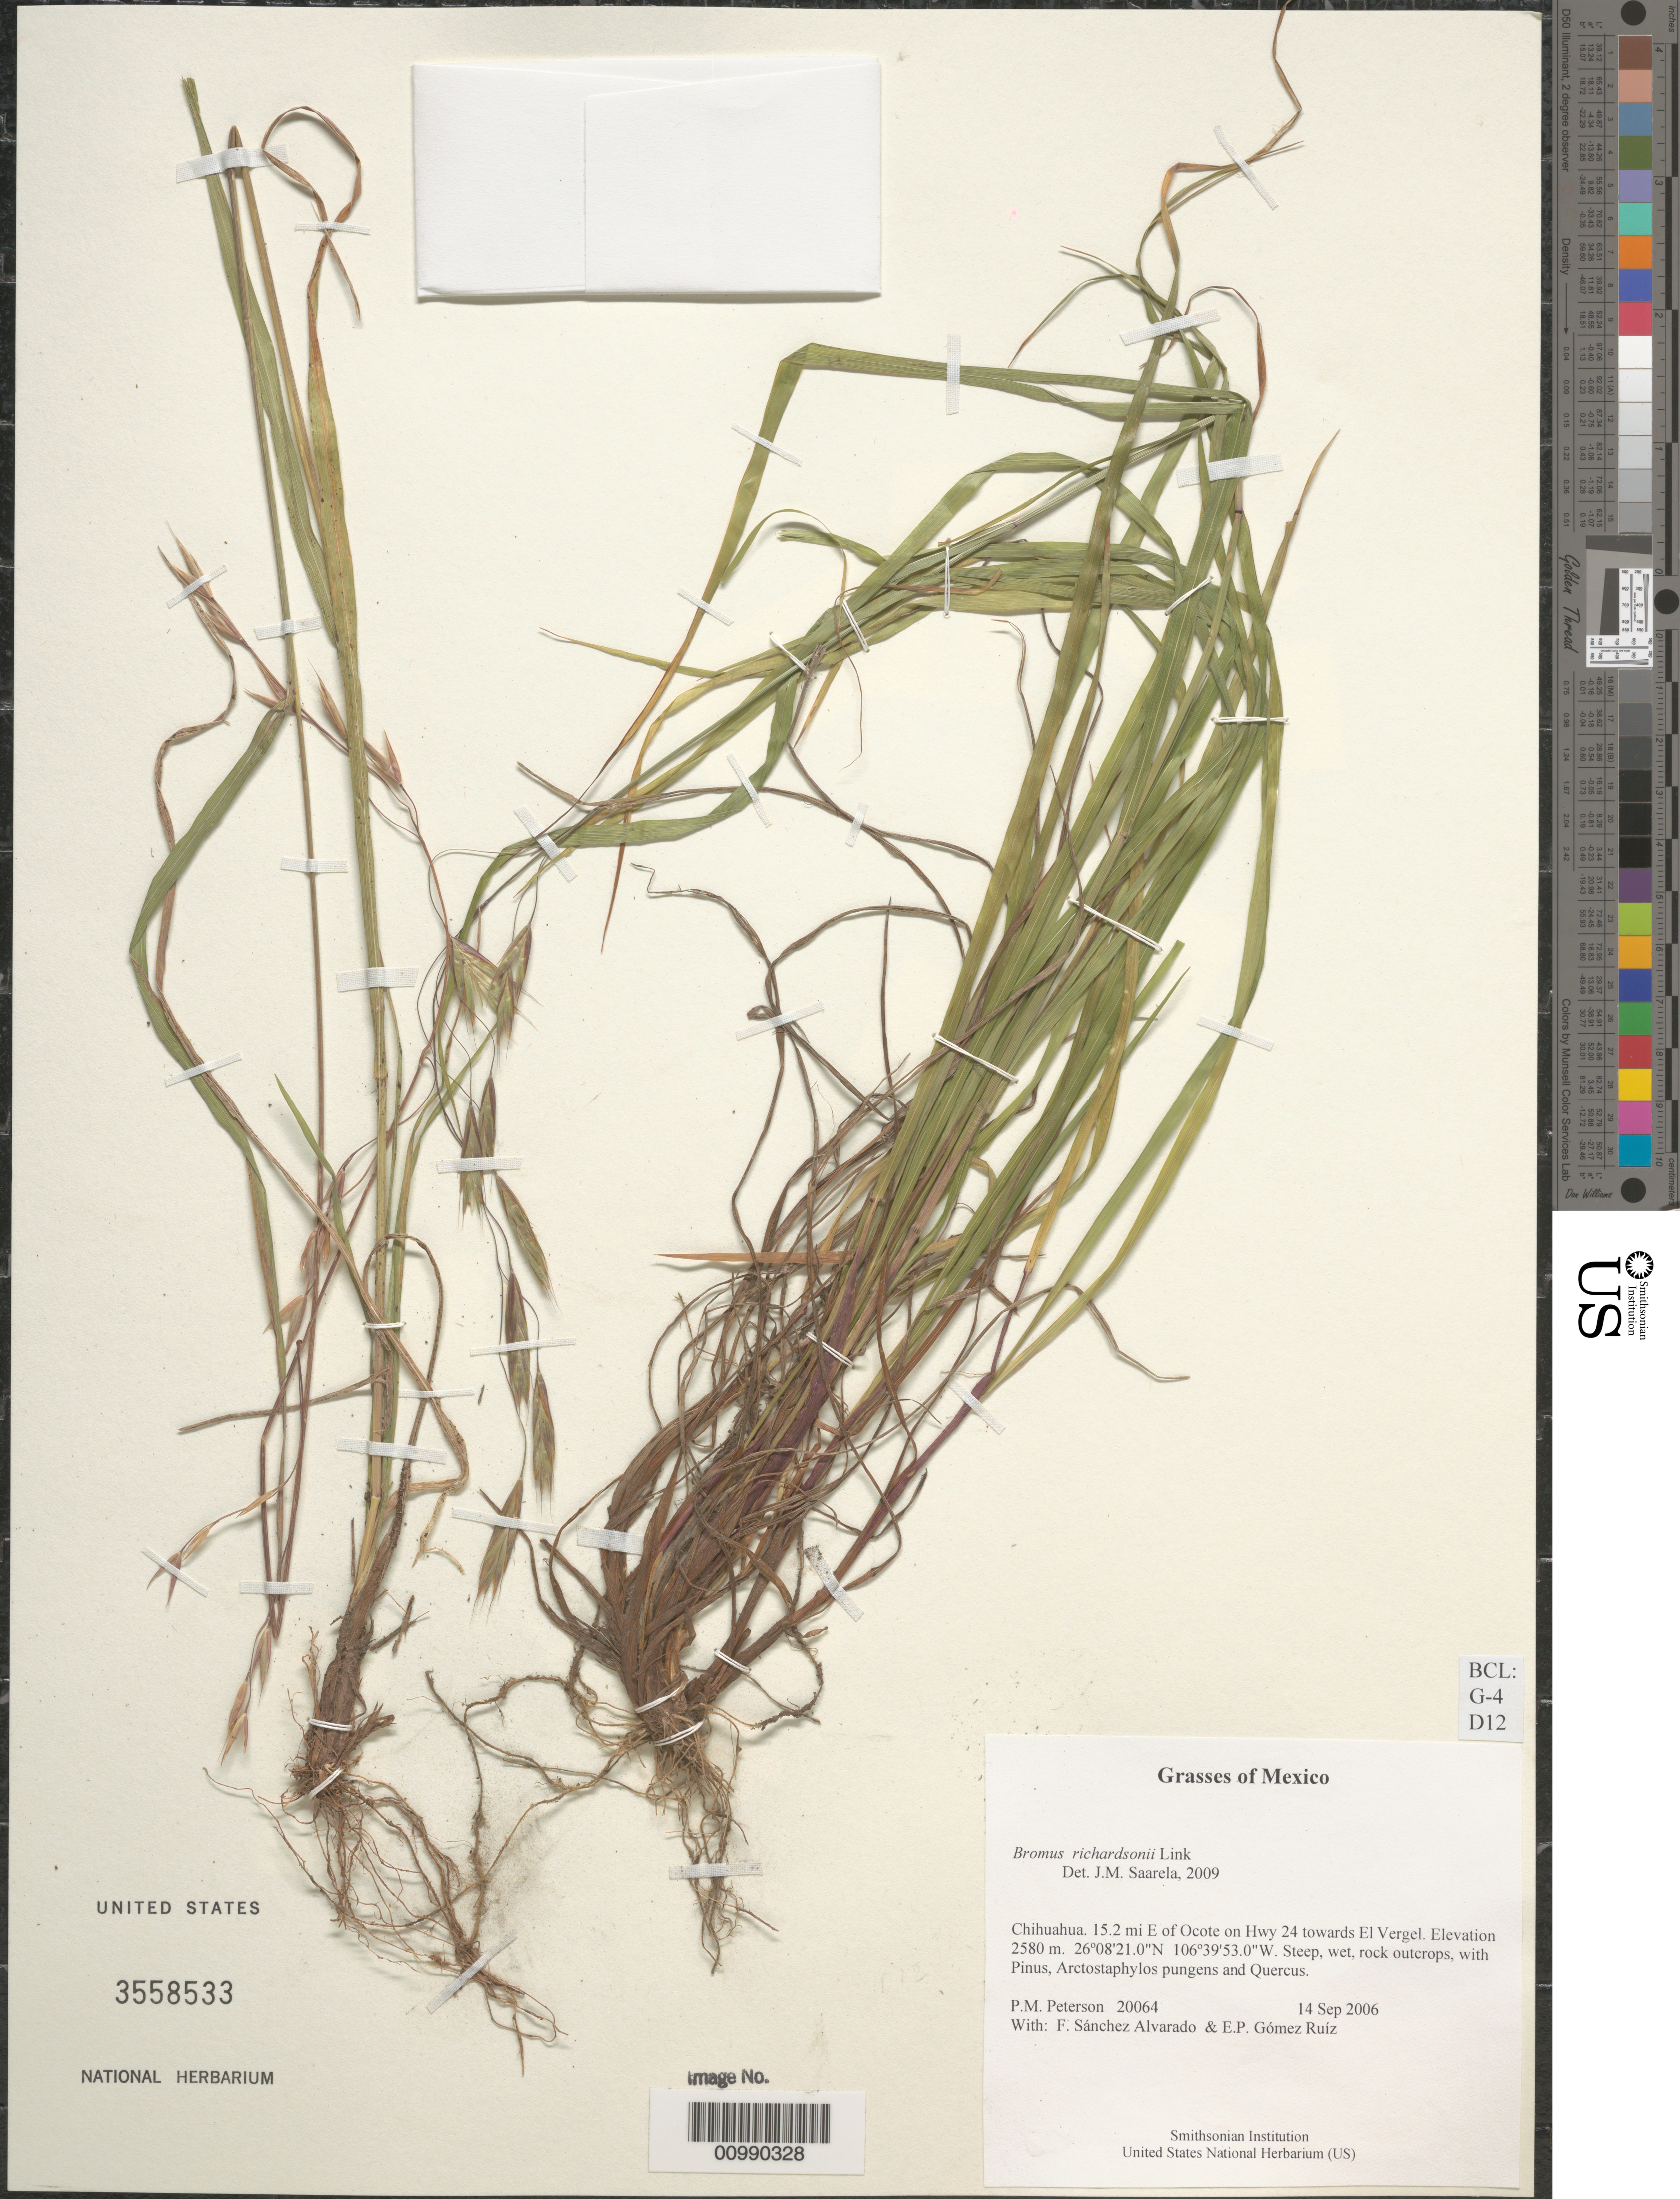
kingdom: Plantae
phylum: Tracheophyta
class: Liliopsida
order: Poales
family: Poaceae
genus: Bromus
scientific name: Bromus richardsonii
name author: Link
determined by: Saarela, J. M., (CAN), Canadian Museum of Nature (CANADA)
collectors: P. M. Peterson, F. Sánchez Alvarado & E. Gómez Ruíz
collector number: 20064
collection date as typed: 14 Sep 2006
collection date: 2006-09-14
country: Mexico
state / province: Chihuahua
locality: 15.2 mi E of Ocote on Hwy 24 towards El Vergel.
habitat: Steep, wet, rock outcrops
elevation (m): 2580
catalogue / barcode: US 3558533